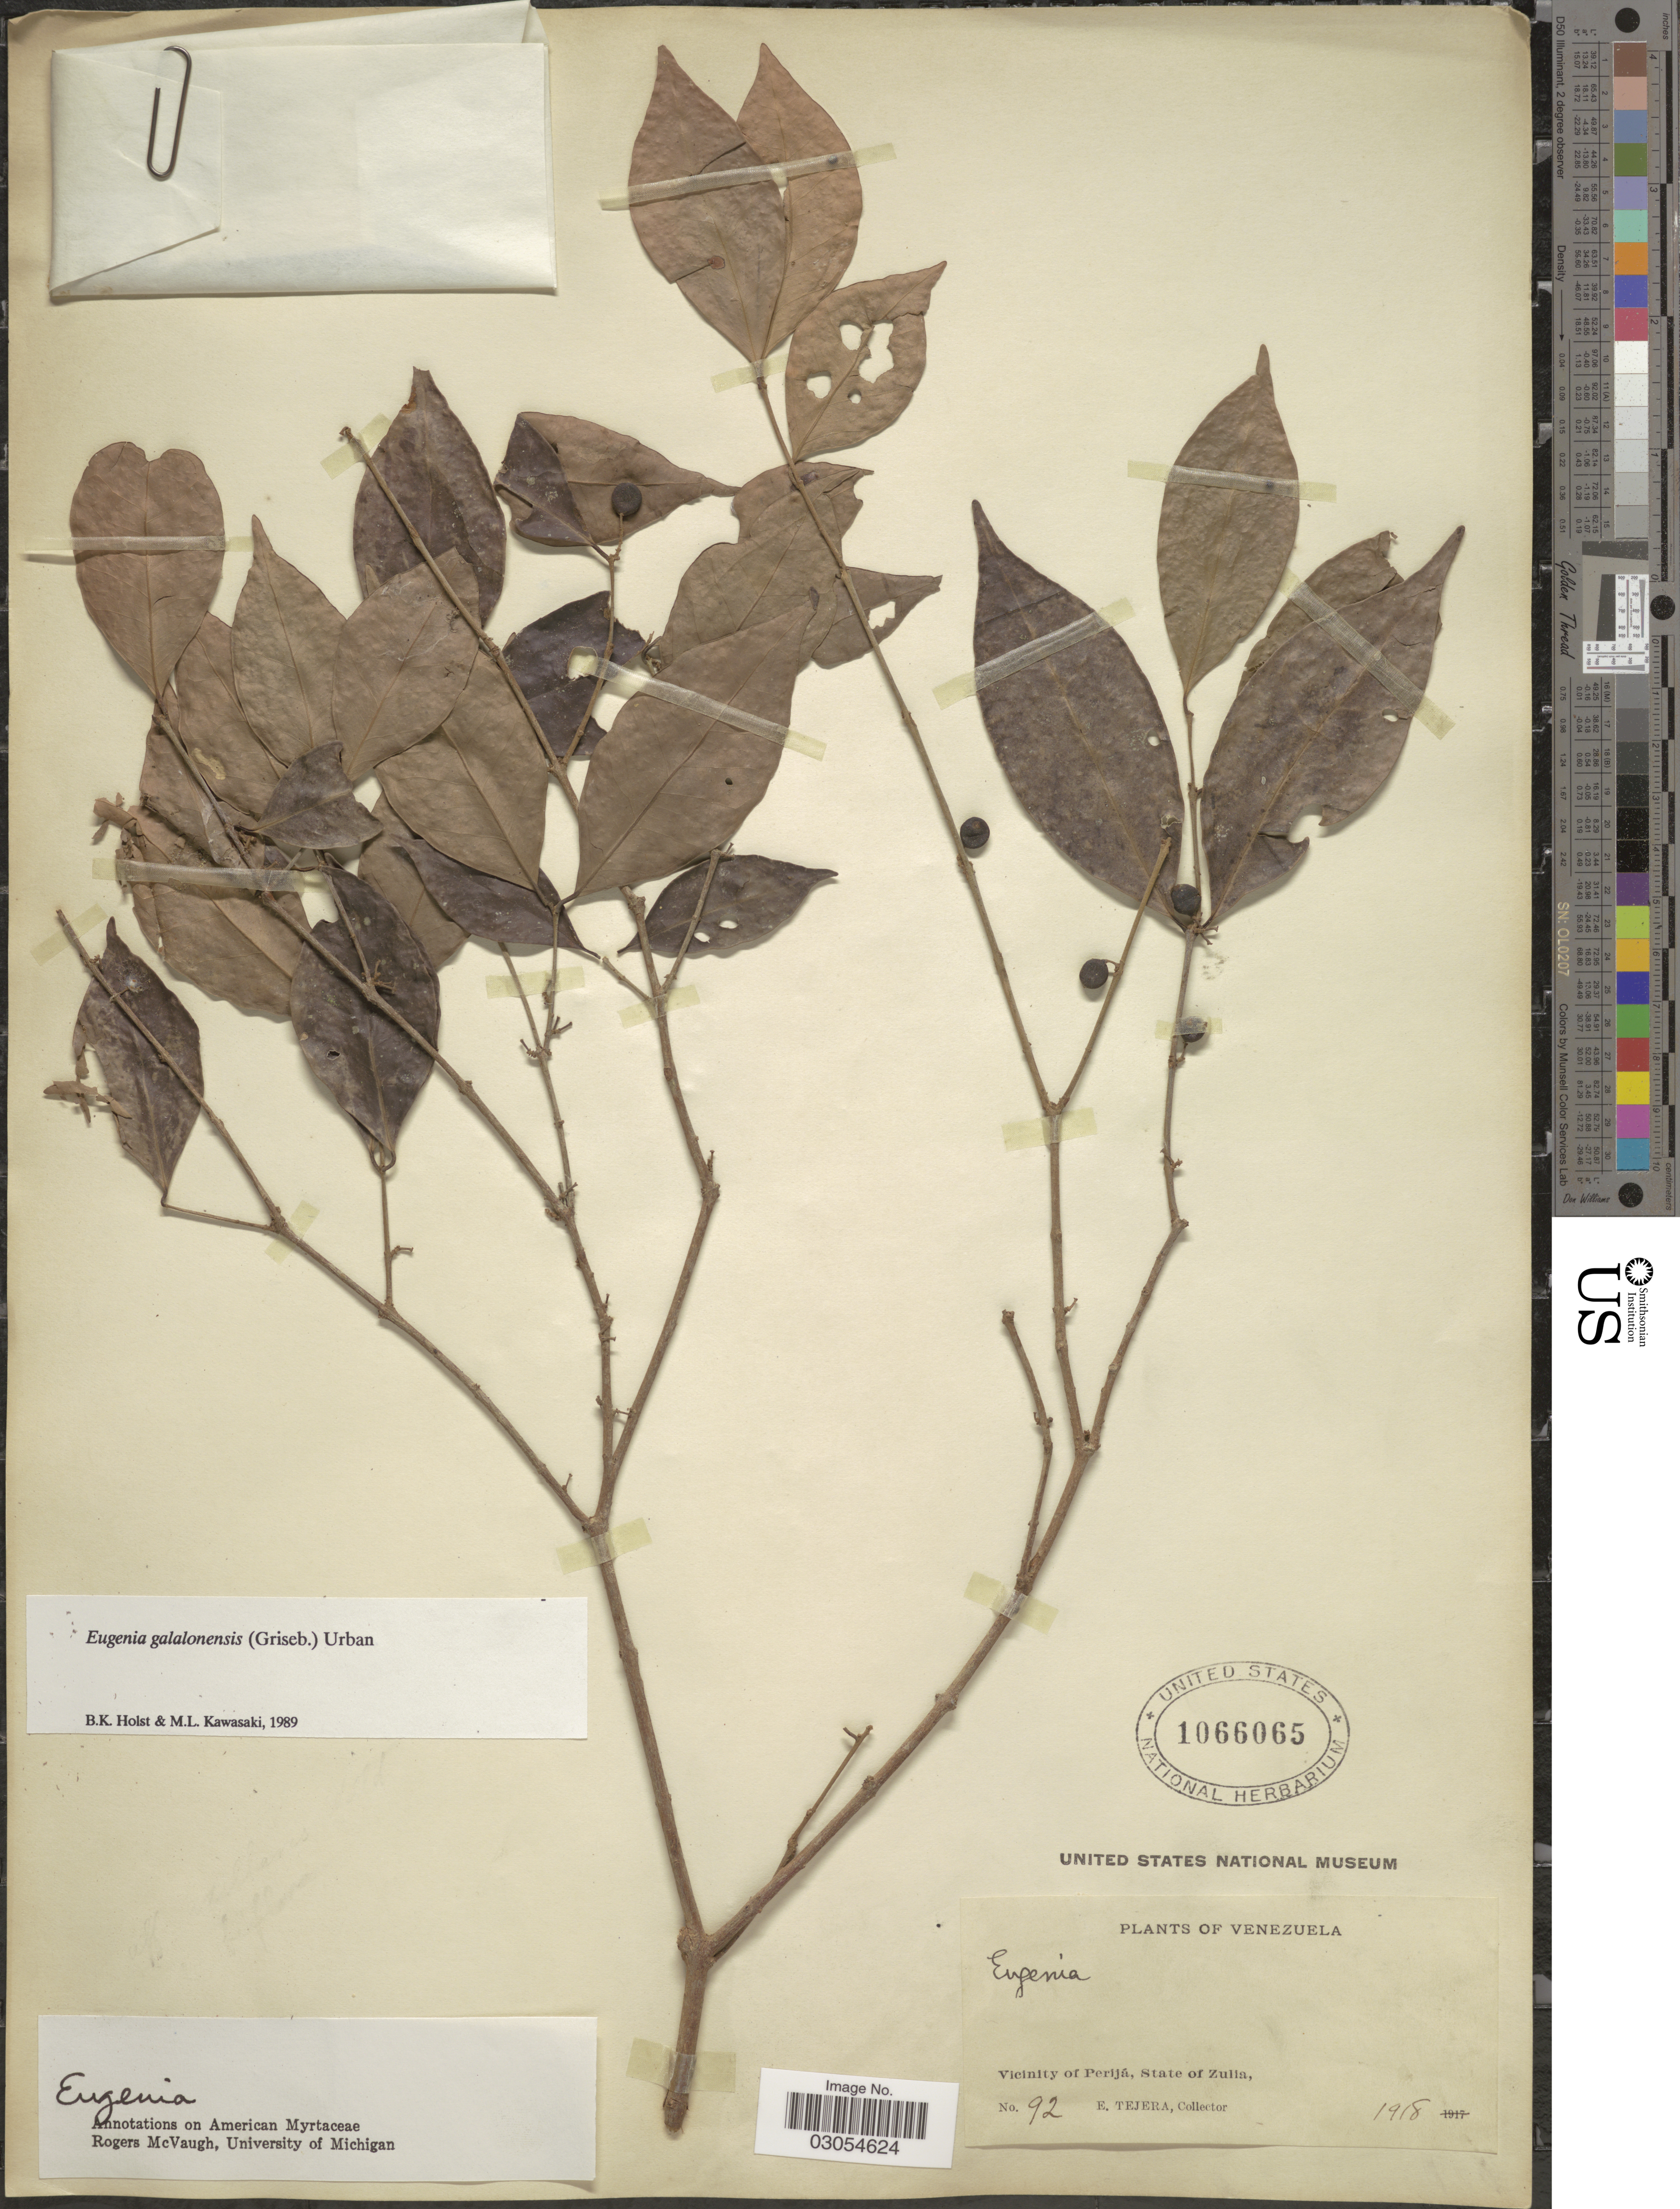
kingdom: Plantae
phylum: Tracheophyta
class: Magnoliopsida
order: Myrtales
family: Myrtaceae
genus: Eugenia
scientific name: Eugenia galalonensis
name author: (Griseb.) Krug & Urb.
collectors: E. Tejera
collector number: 92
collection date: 1918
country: Venezuela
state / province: Zulia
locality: Vicinity of Perijá.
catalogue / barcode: US 1066065